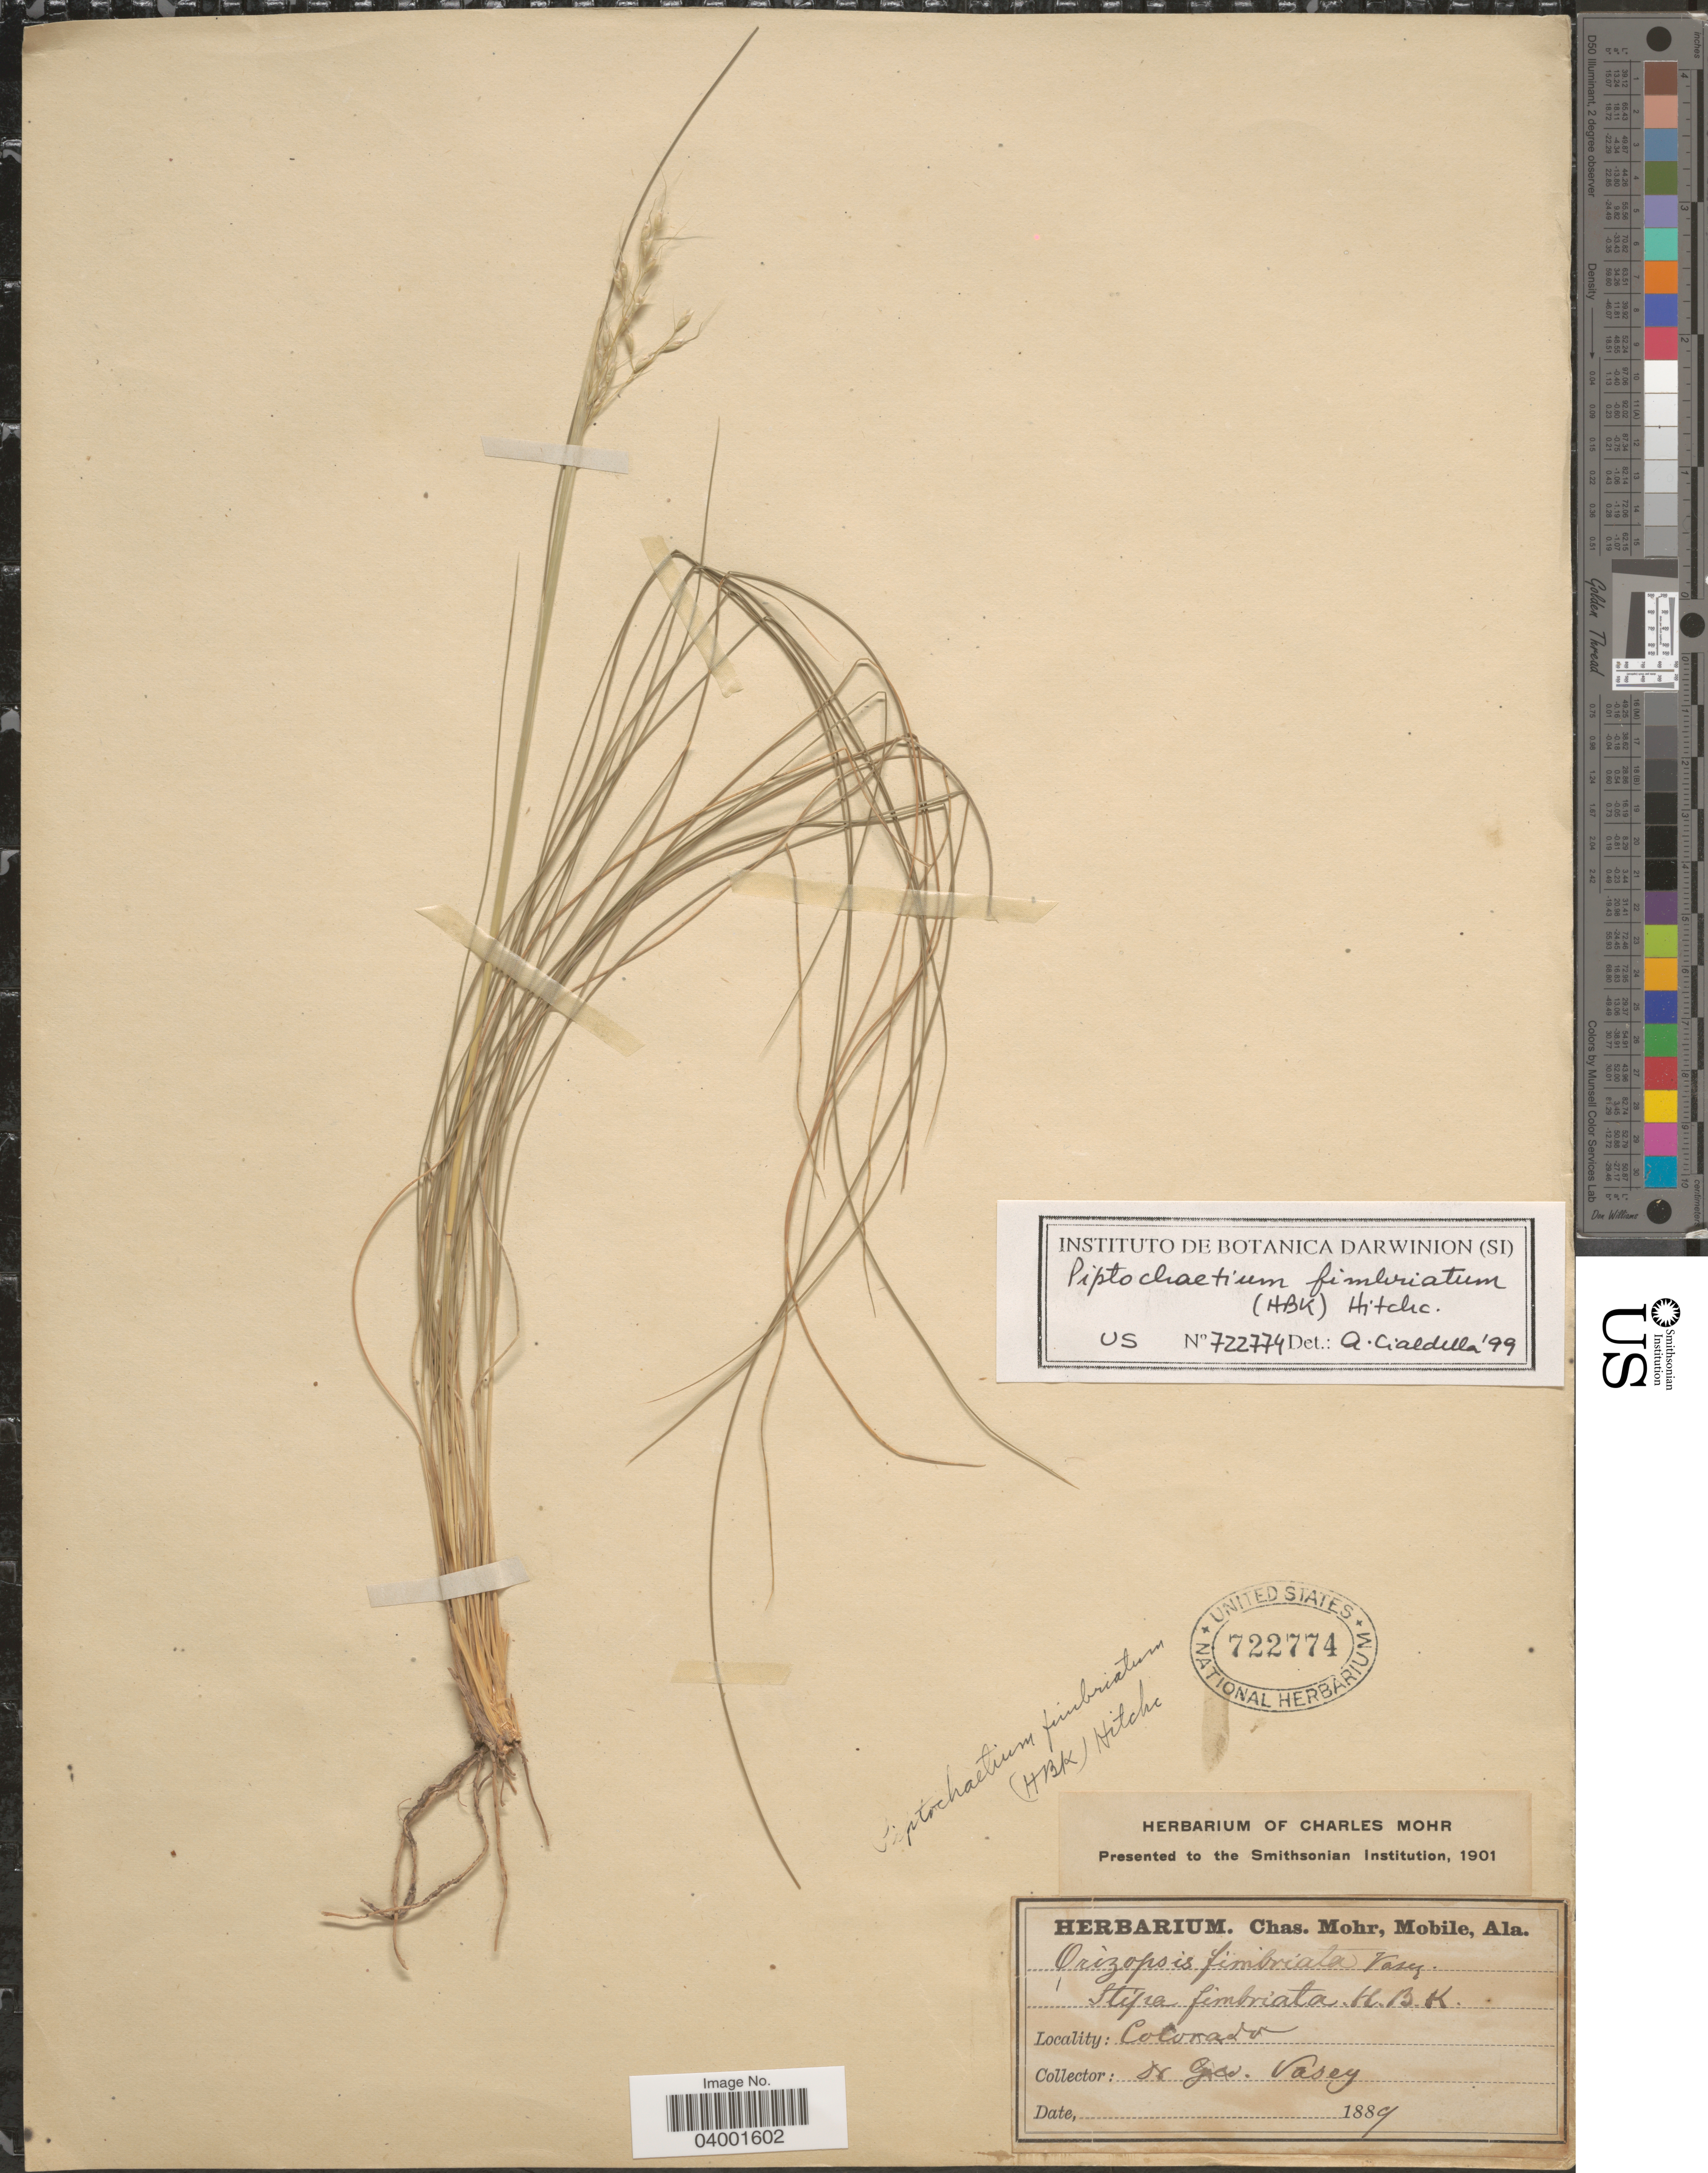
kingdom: Plantae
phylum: Tracheophyta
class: Liliopsida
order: Poales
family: Poaceae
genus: Piptochaetium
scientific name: Piptochaetium fimbriatum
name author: (Kunth) Hitchc.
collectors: Vasey, --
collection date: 1889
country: United States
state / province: Colorado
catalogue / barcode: US 722774